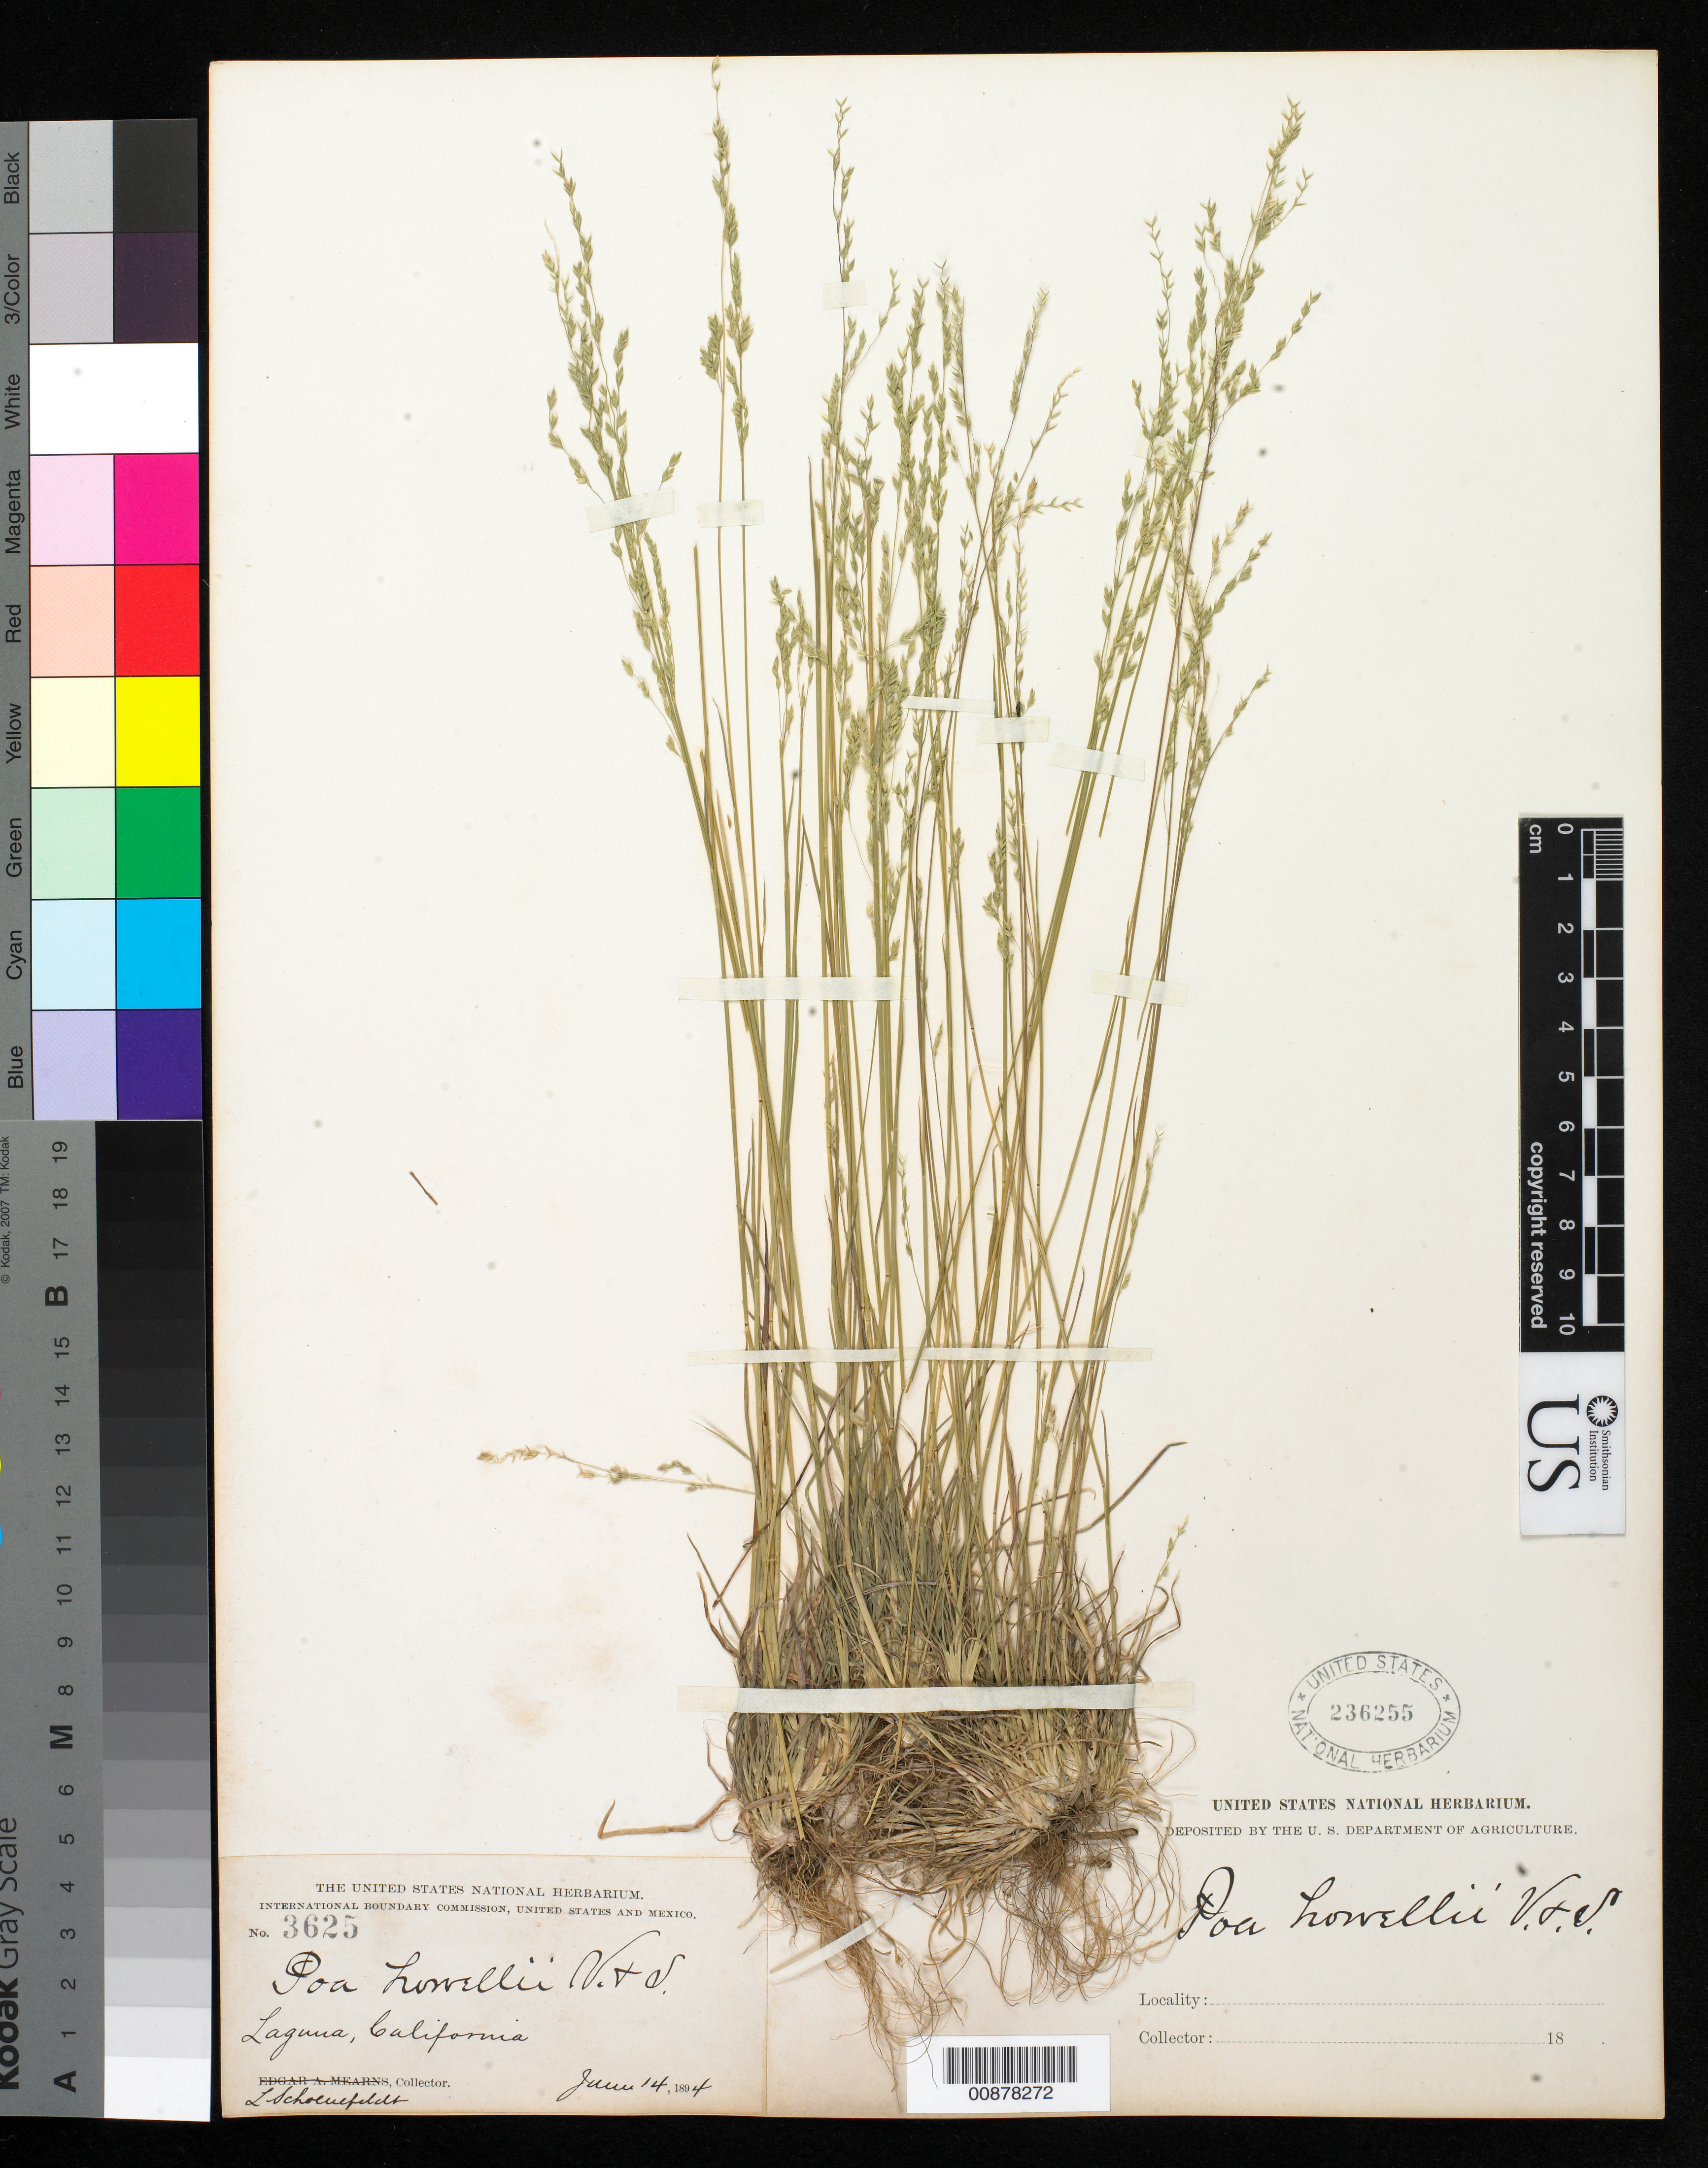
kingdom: Plantae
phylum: Tracheophyta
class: Liliopsida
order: Poales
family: Poaceae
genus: Poa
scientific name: Poa howellii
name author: Vasey & Scribn.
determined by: Poaceae Reorganization Project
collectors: L. Schoenfeldt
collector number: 3625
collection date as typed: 14 Jun 1894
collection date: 1894-06-14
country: United States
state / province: California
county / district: Orange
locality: Laguna, California.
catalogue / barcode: US 236255